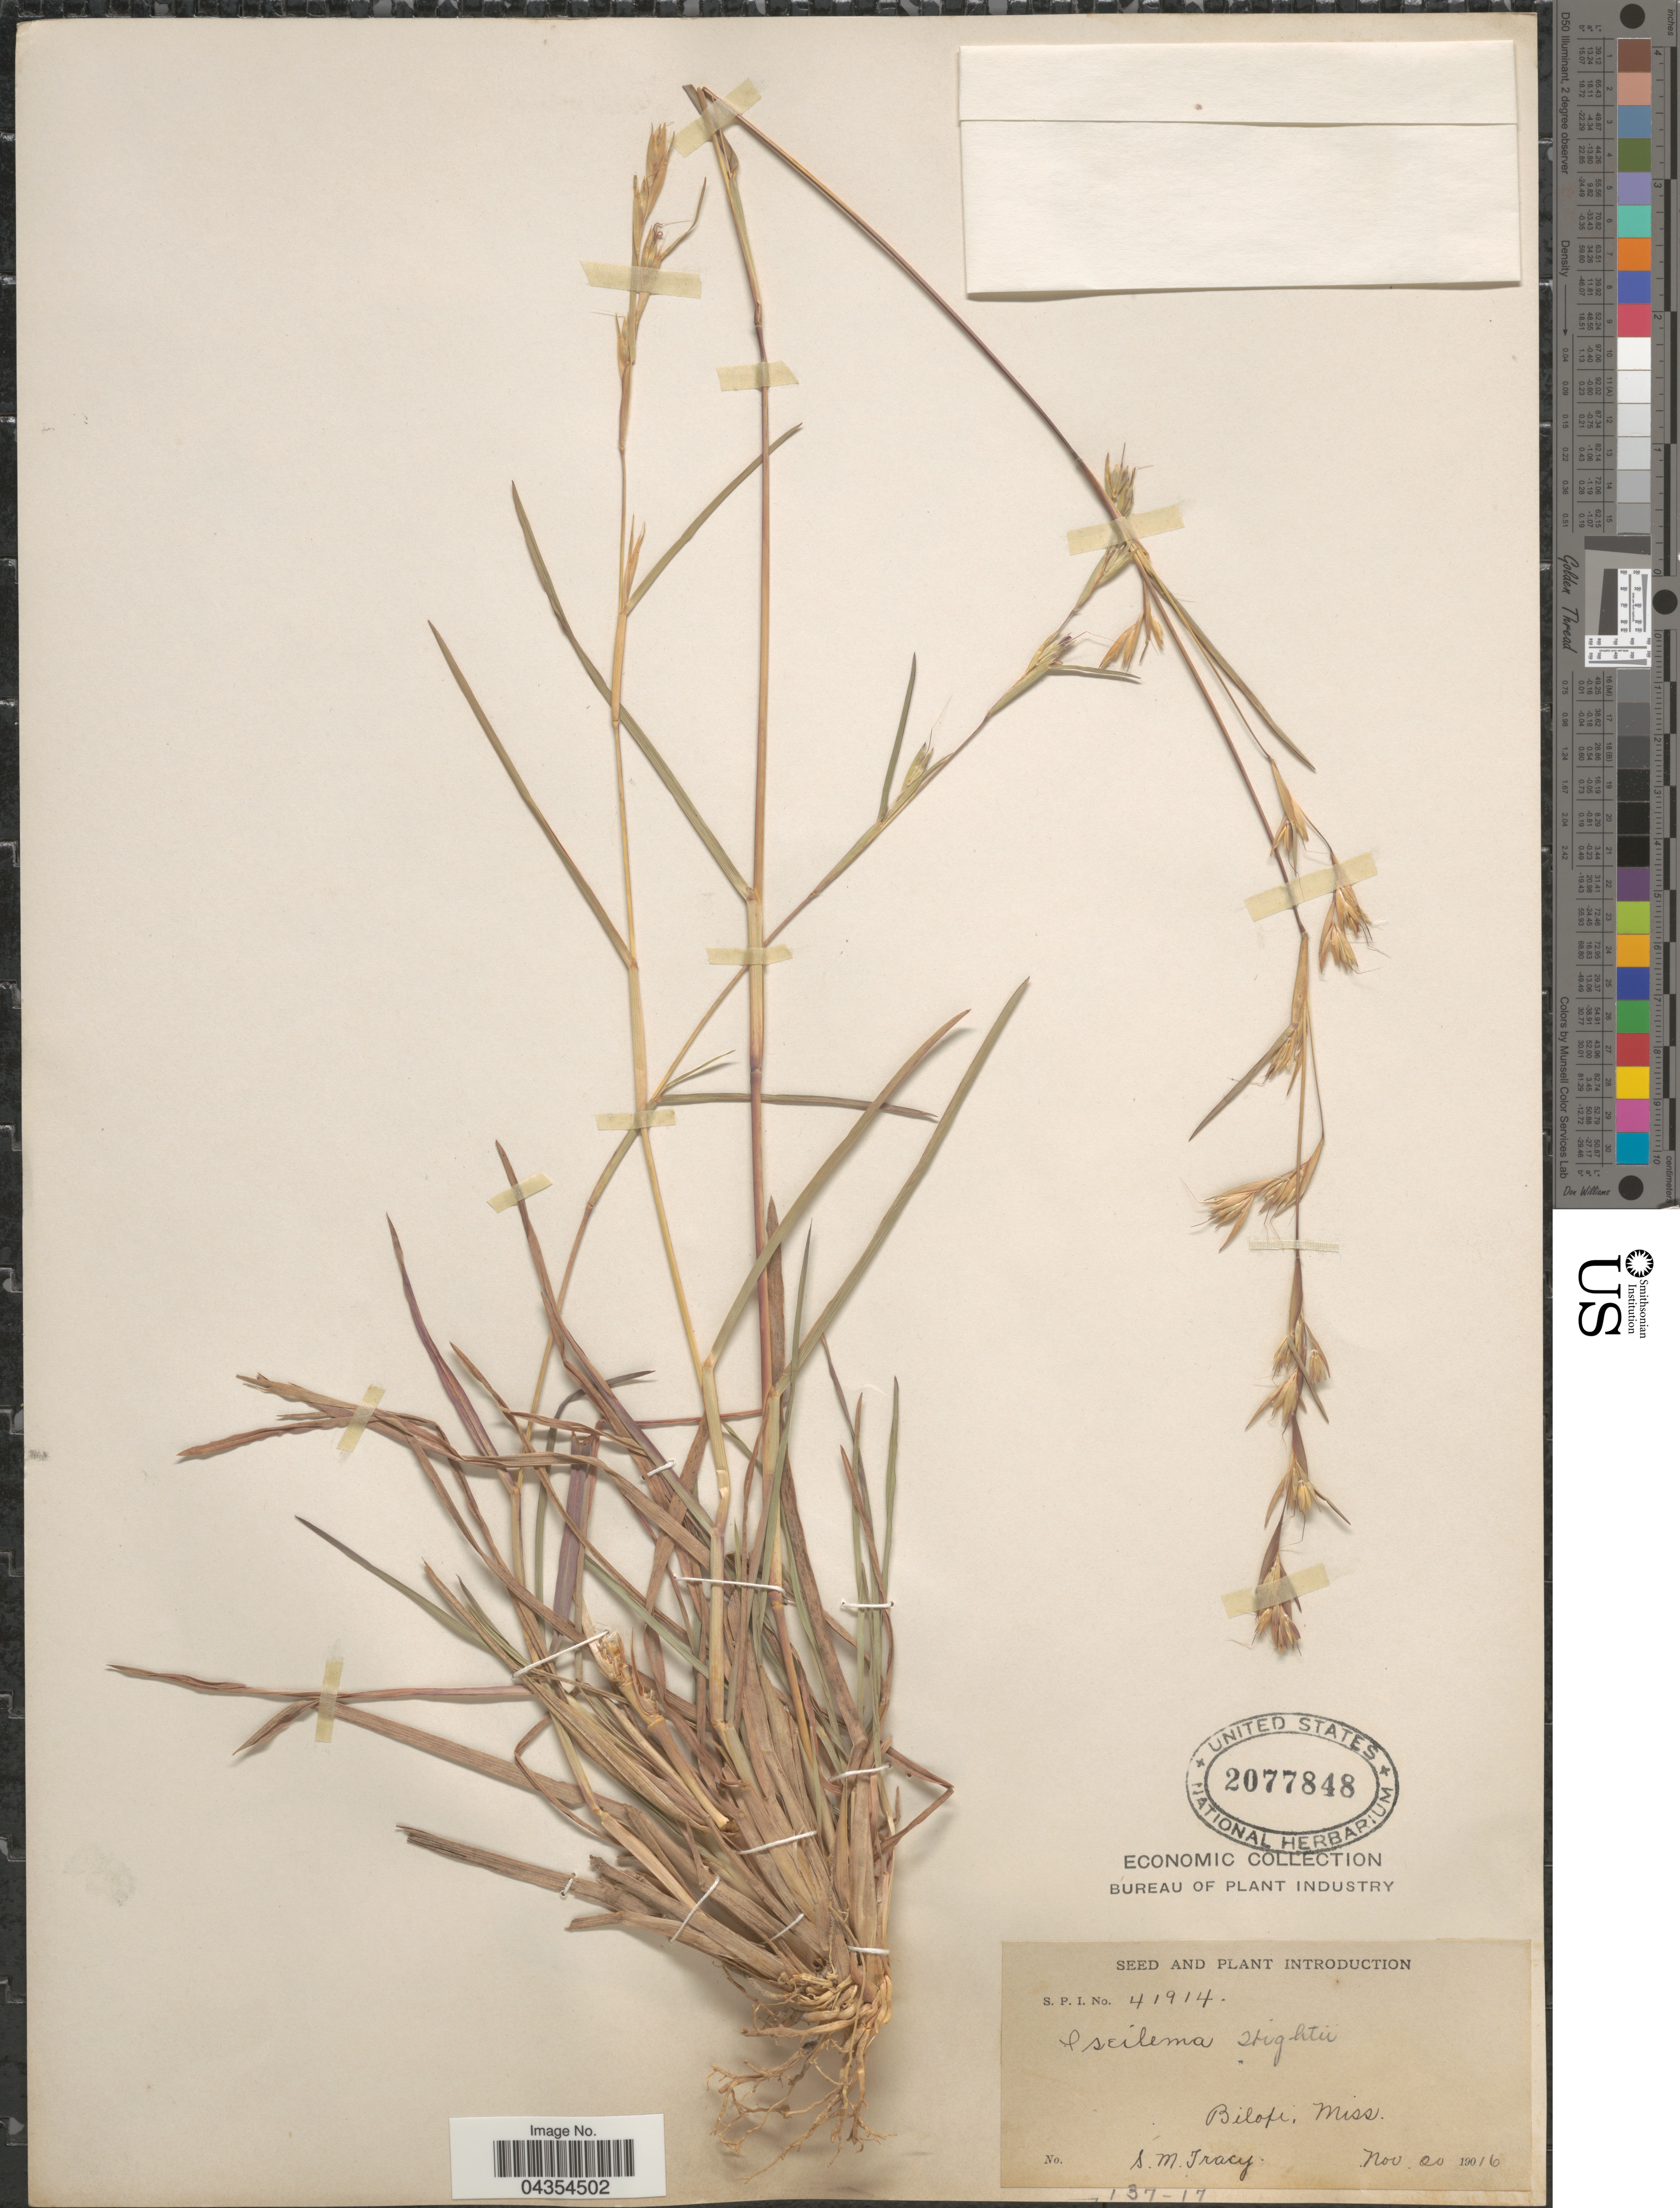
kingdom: Plantae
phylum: Tracheophyta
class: Liliopsida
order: Poales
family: Poaceae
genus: Iseilema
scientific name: Iseilema membranaceum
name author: (Lindl.) Domin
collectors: S. M. Tracy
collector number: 41914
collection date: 1916-11-20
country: United States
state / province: Mississippi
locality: Biloxi.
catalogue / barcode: US 2077848